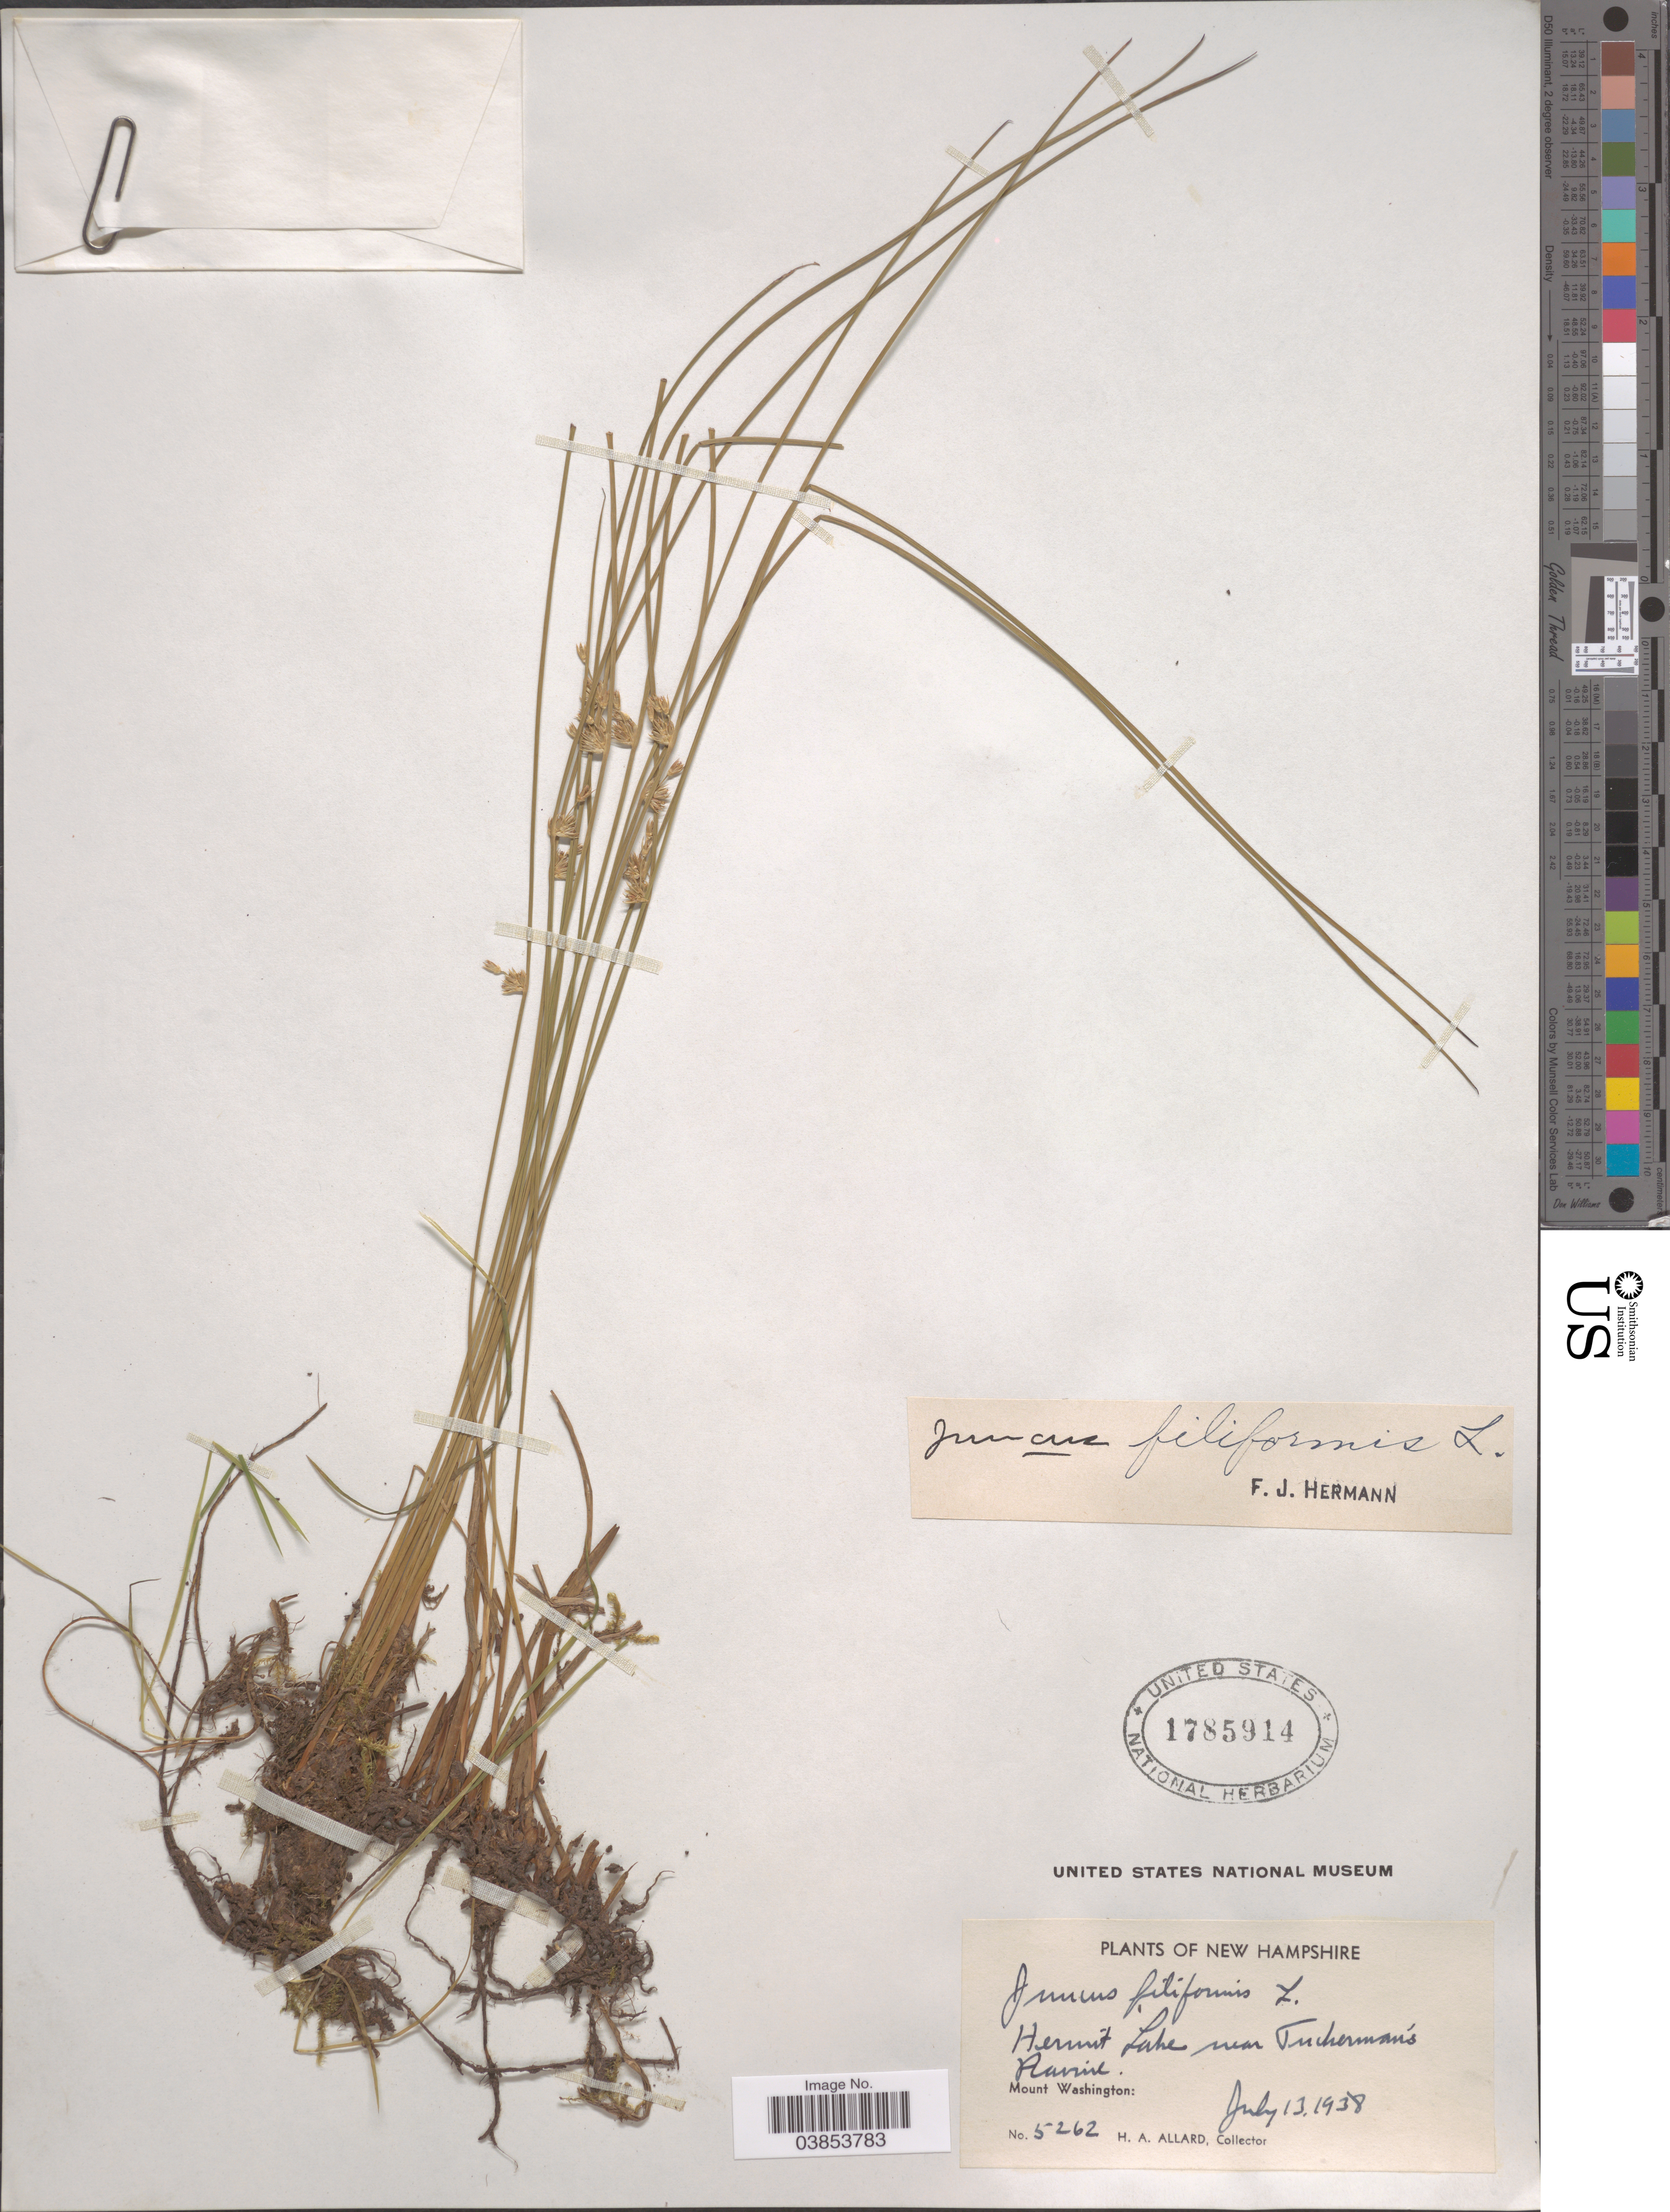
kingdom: Plantae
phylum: Tracheophyta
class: Liliopsida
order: Poales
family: Juncaceae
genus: Juncus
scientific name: Juncus filiformis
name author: L.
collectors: H. A. Allard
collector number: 5262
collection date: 1938-07-13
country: United States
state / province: New Hampshire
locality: Hermit Lake near Tuckerman's Ravine. Mount Washington.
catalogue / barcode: US 1785914